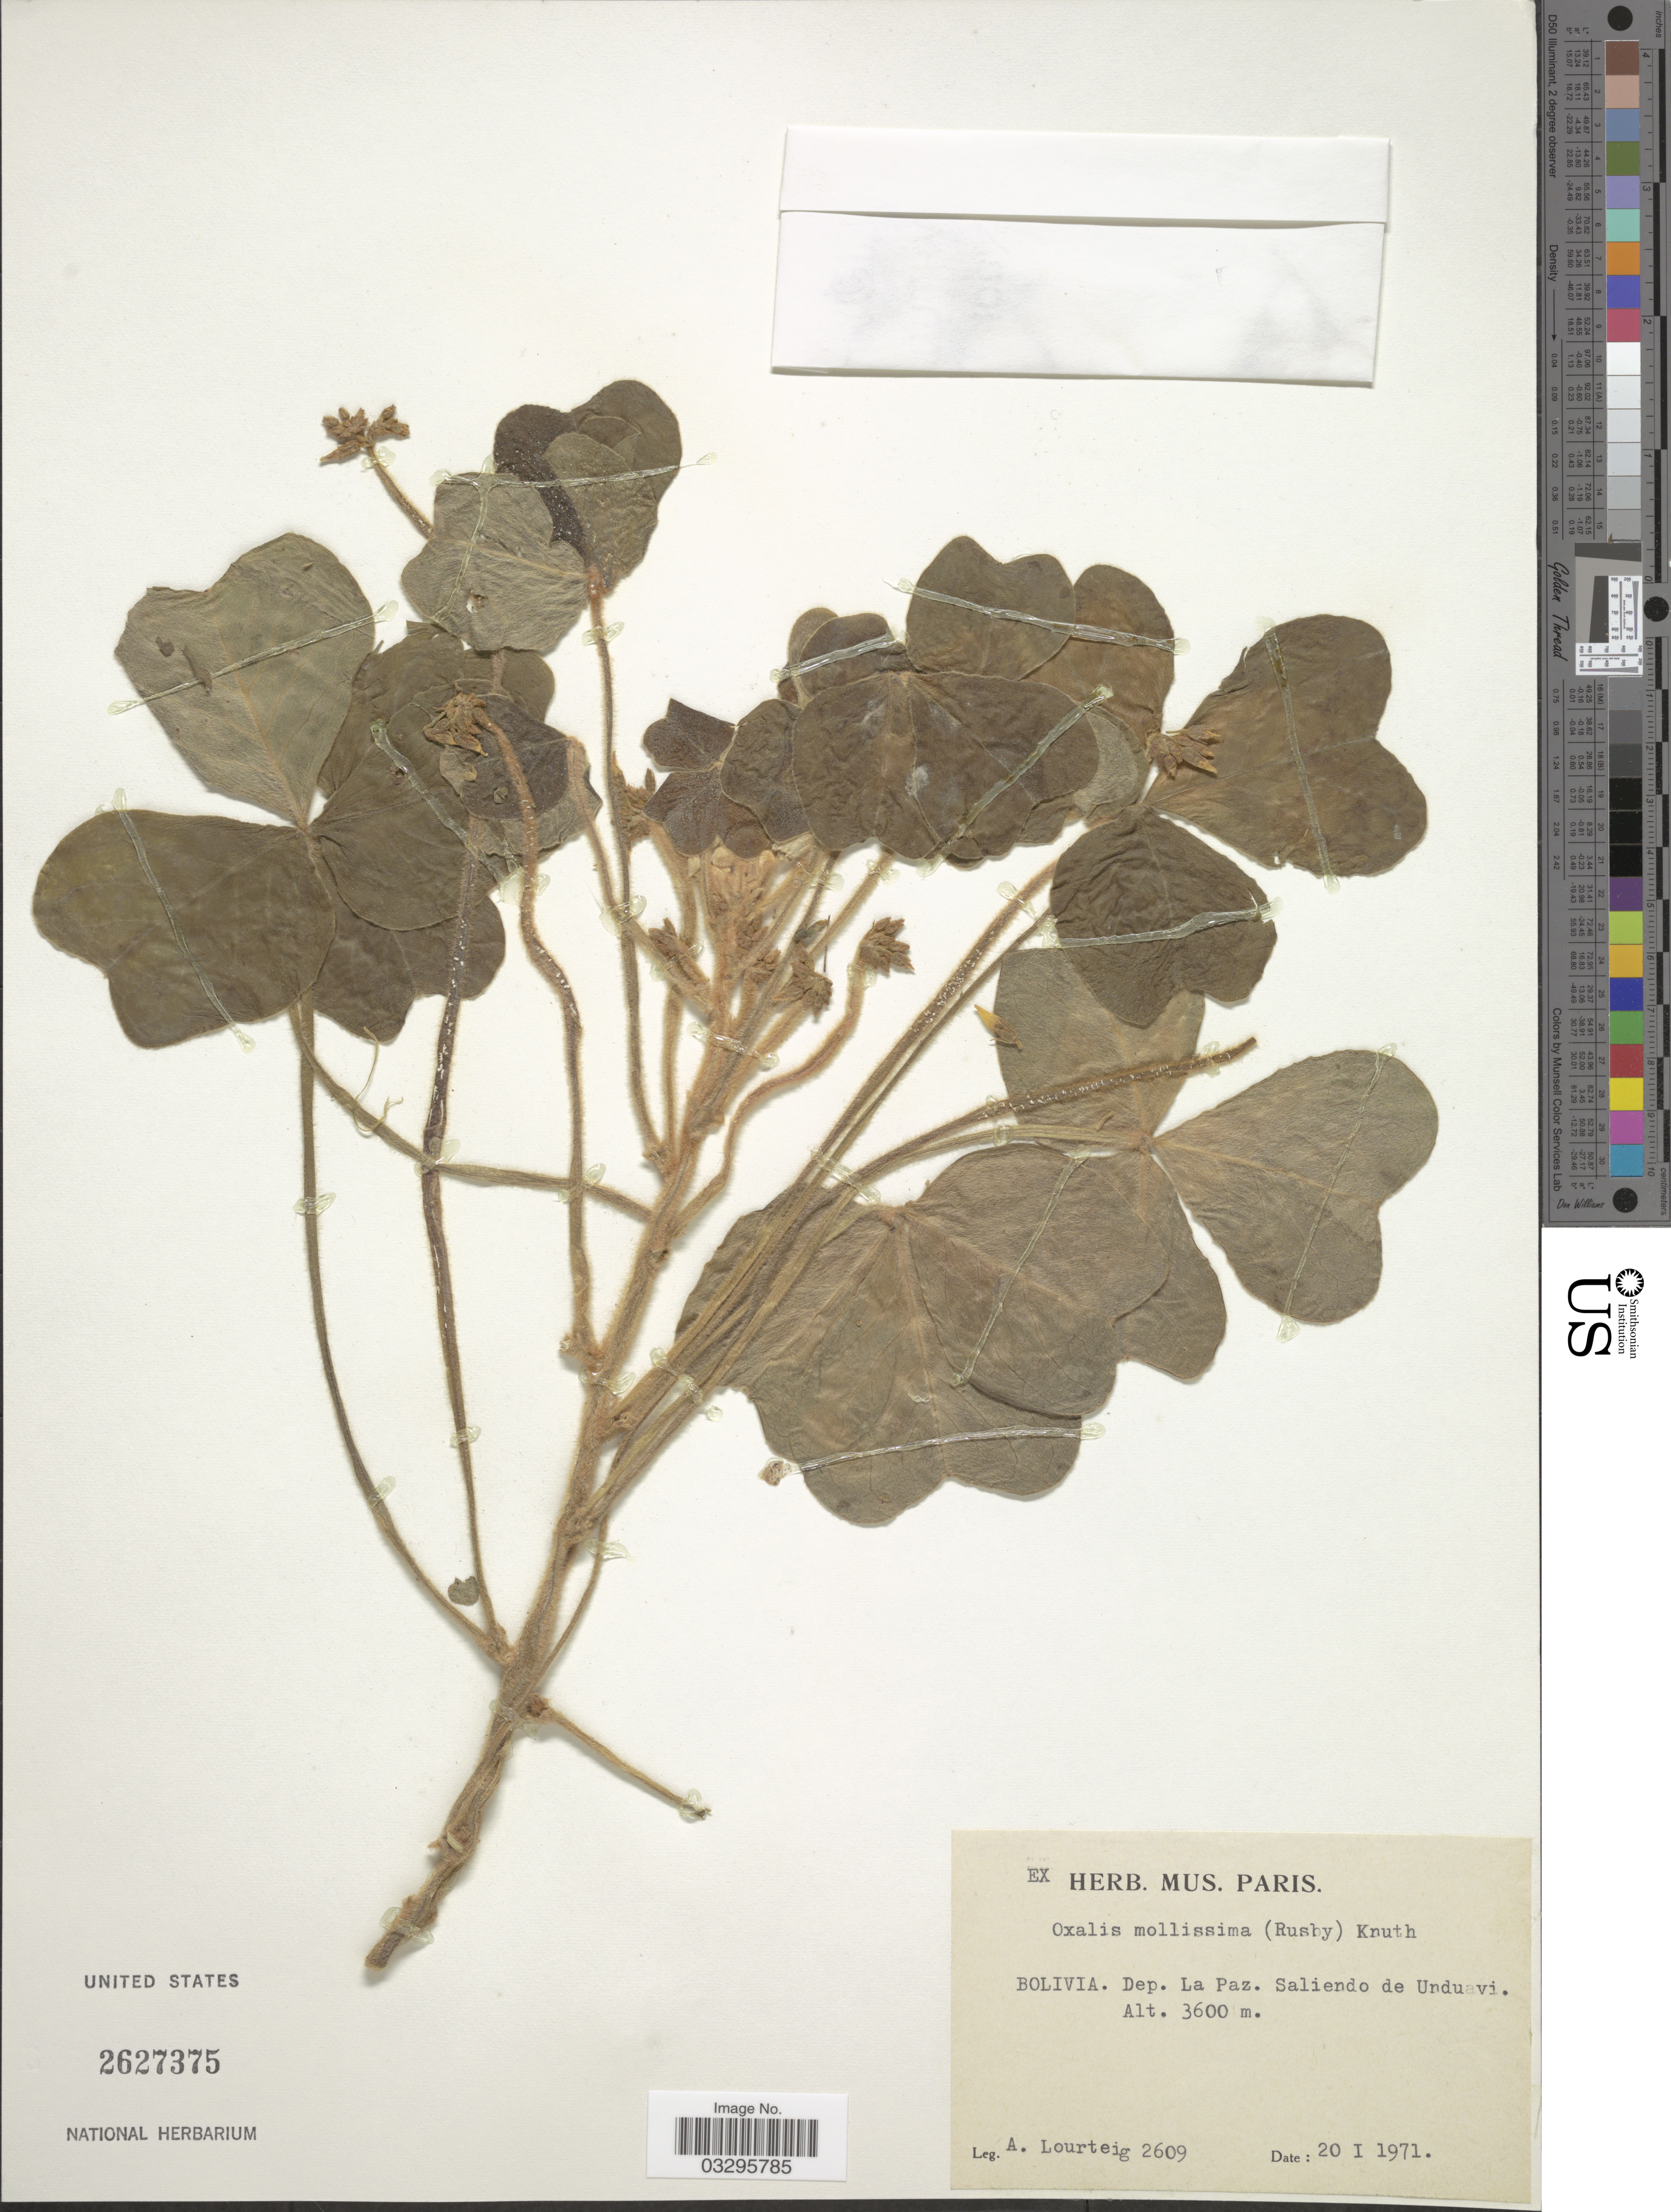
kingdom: Plantae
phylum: Tracheophyta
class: Magnoliopsida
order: Oxalidales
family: Oxalidaceae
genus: Oxalis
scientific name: Oxalis mollissima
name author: (Rusby) R. Knuth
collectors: A. Lourteig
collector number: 2609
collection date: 1971-01-20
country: Bolivia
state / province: La Paz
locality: Dep. La Paz. Saliendo de Unduavi.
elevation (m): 3600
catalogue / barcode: US 2627375